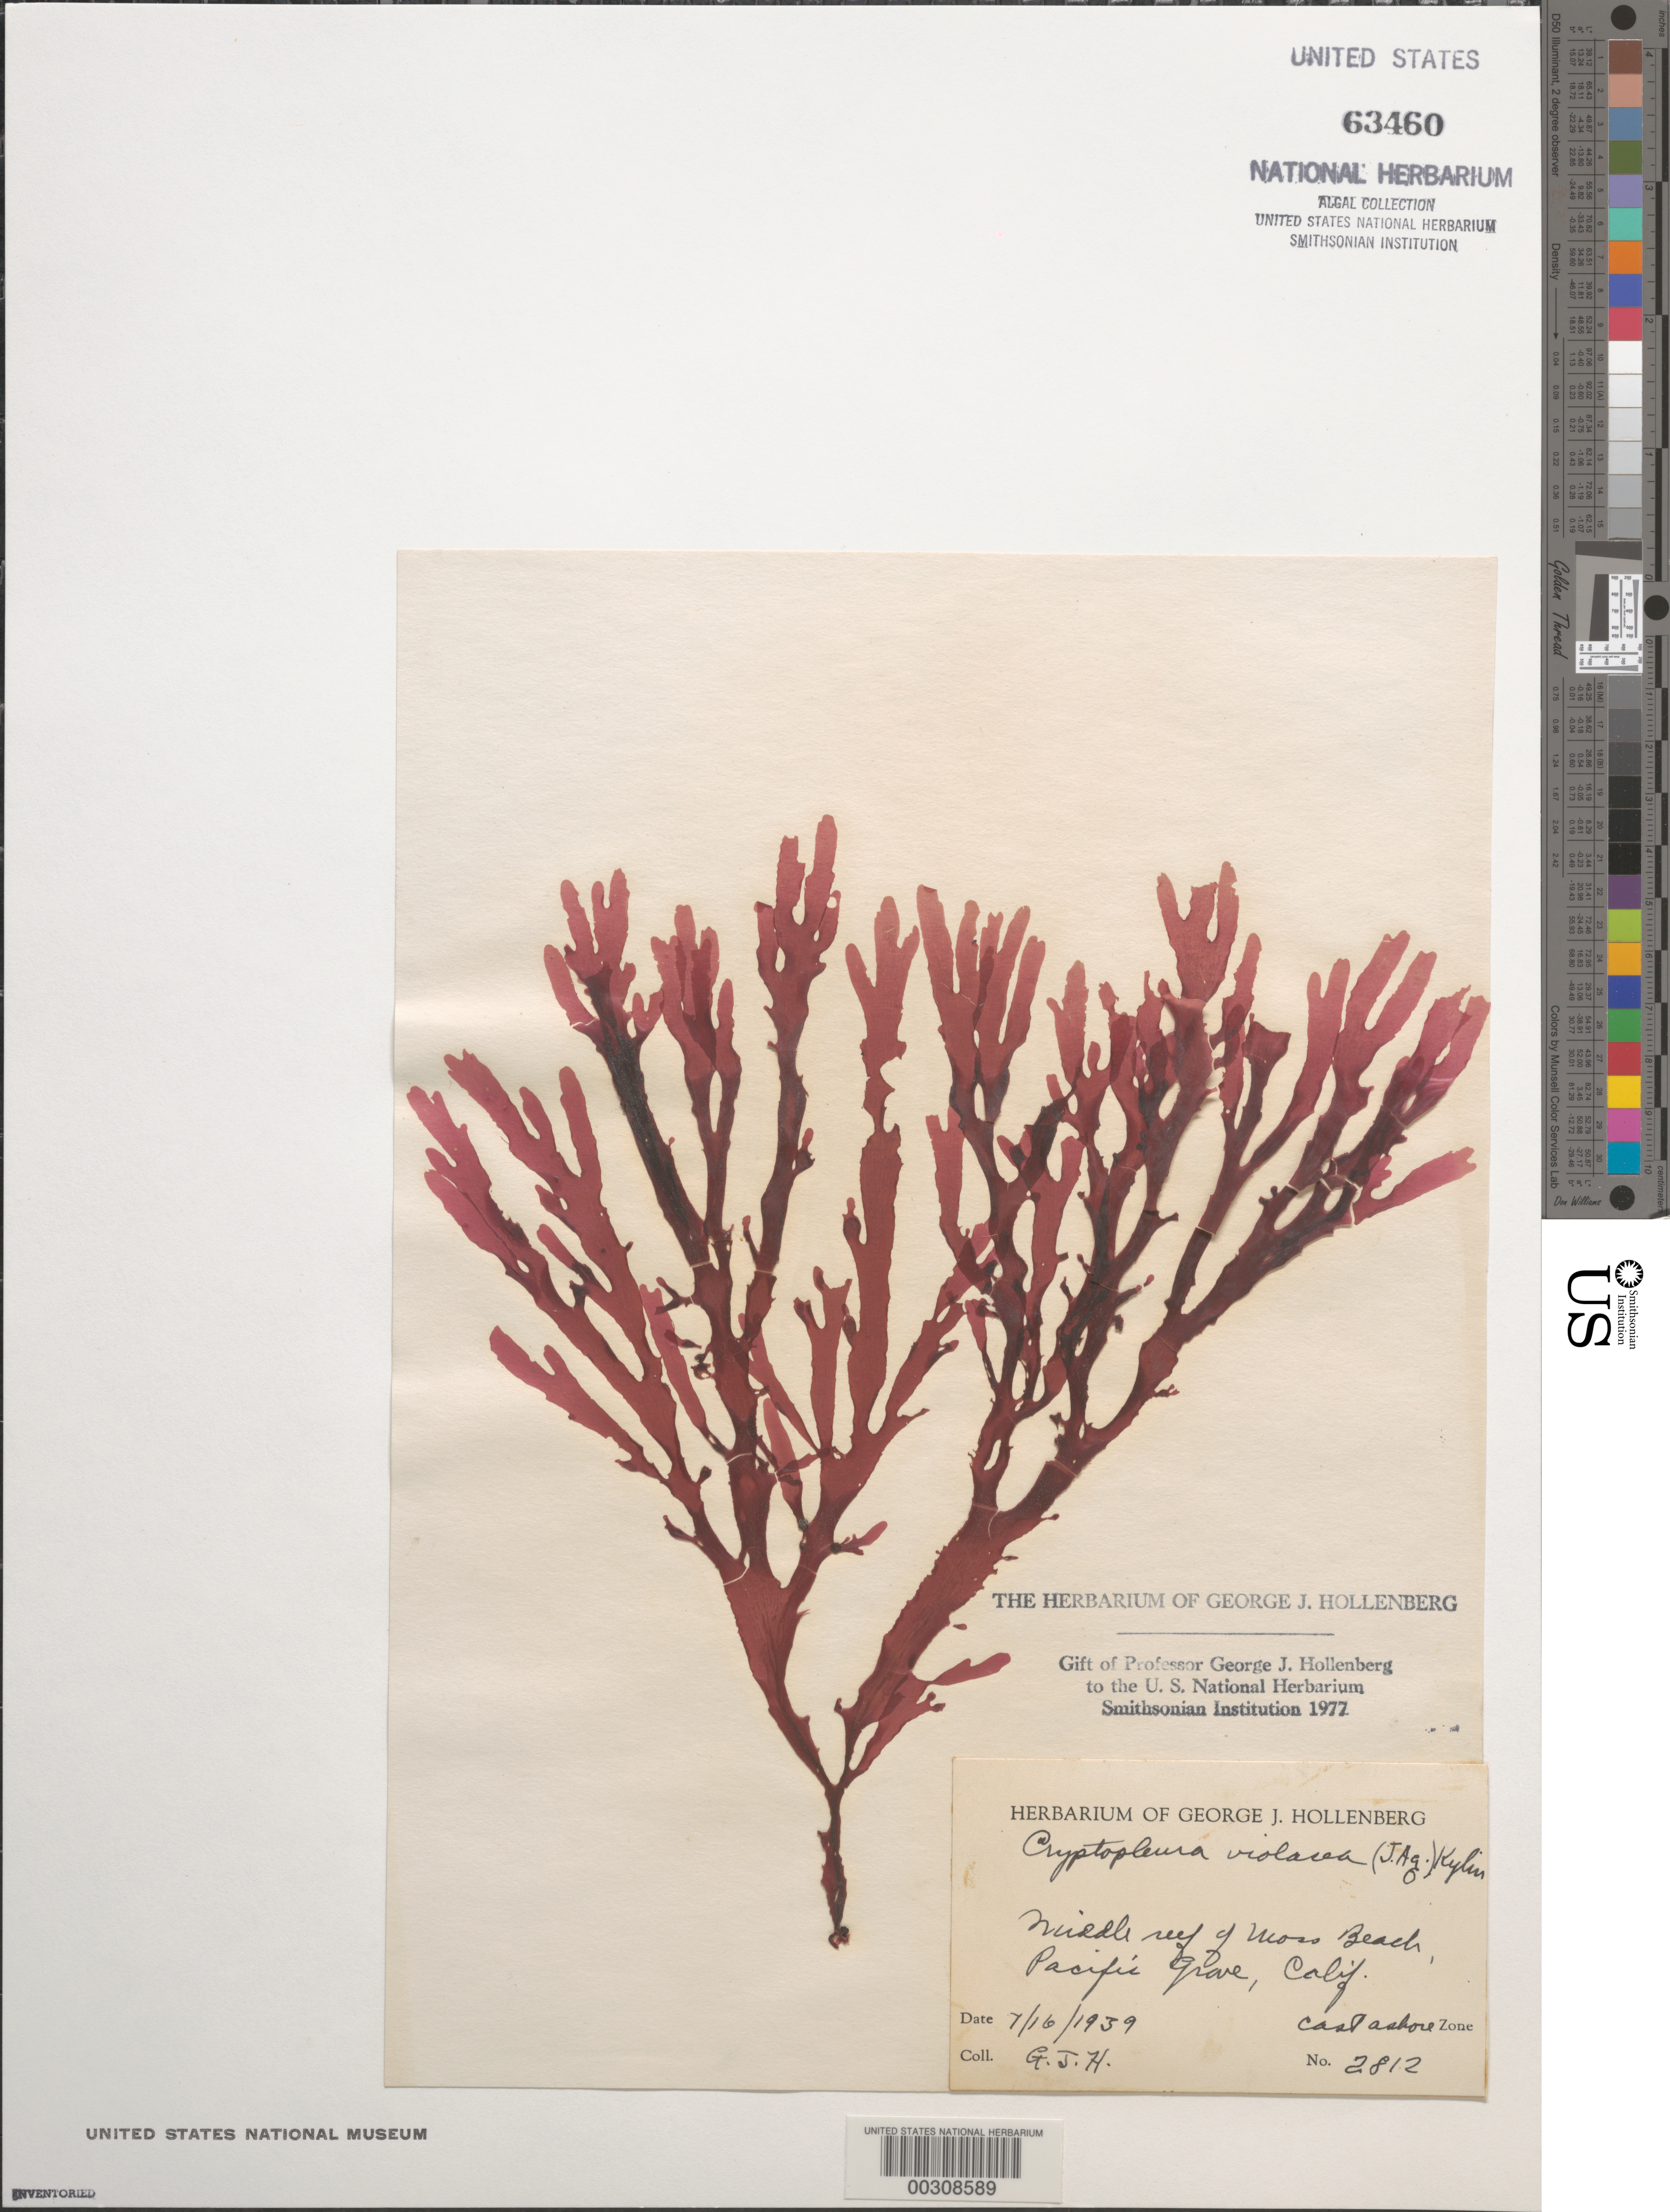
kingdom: Plantae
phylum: Rhodophyta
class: Florideophyceae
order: Ceramiales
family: Delesseriaceae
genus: Cryptopleura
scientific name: Cryptopleura violacea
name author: (J. Ag.) Kylin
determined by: Hollenberg, George J.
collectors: G. Hollenberg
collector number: GJH 2812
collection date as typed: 16 Jul 1939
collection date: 1939-07-16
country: United States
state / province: California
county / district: Monterey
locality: Middle reef of Moss Beach, Pacific Grove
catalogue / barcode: US 63460